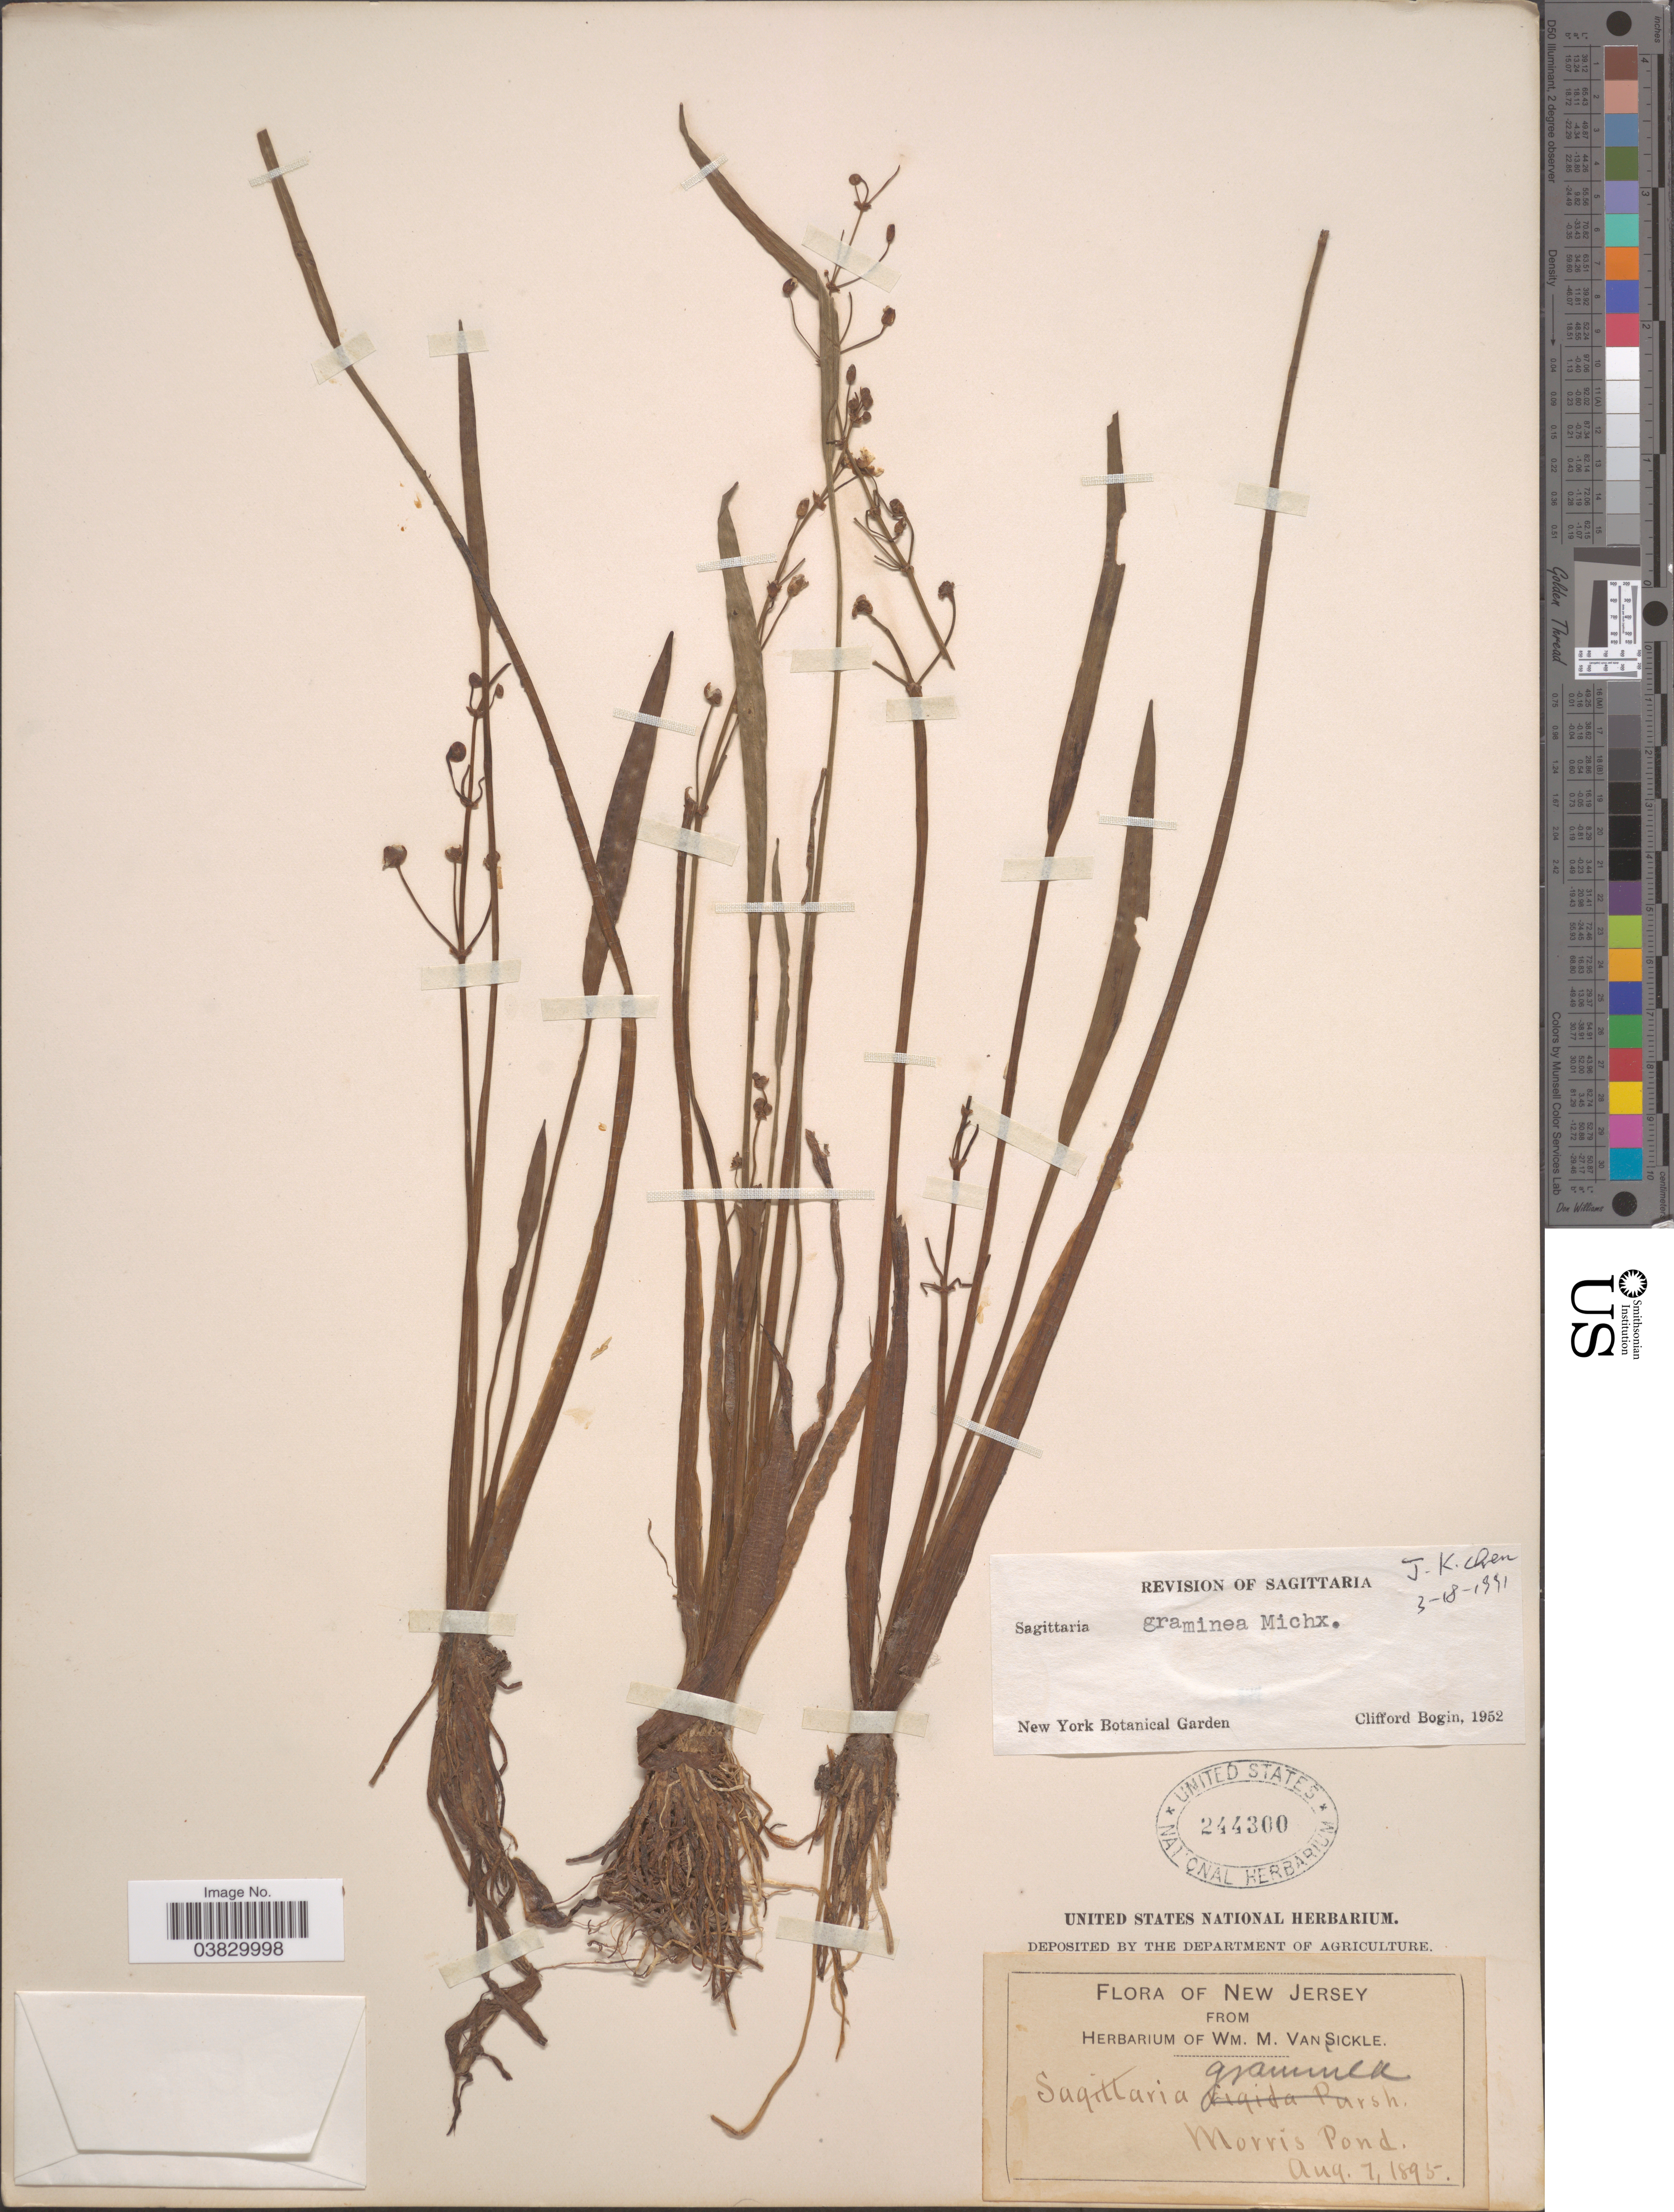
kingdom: Plantae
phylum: Tracheophyta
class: Liliopsida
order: Alismatales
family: Alismataceae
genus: Sagittaria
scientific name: Sagittaria graminea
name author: Michx.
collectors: W. M. Van Sickle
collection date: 1895-08-07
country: United States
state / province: New Jersey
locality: Morris Pond.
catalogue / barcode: US 244300